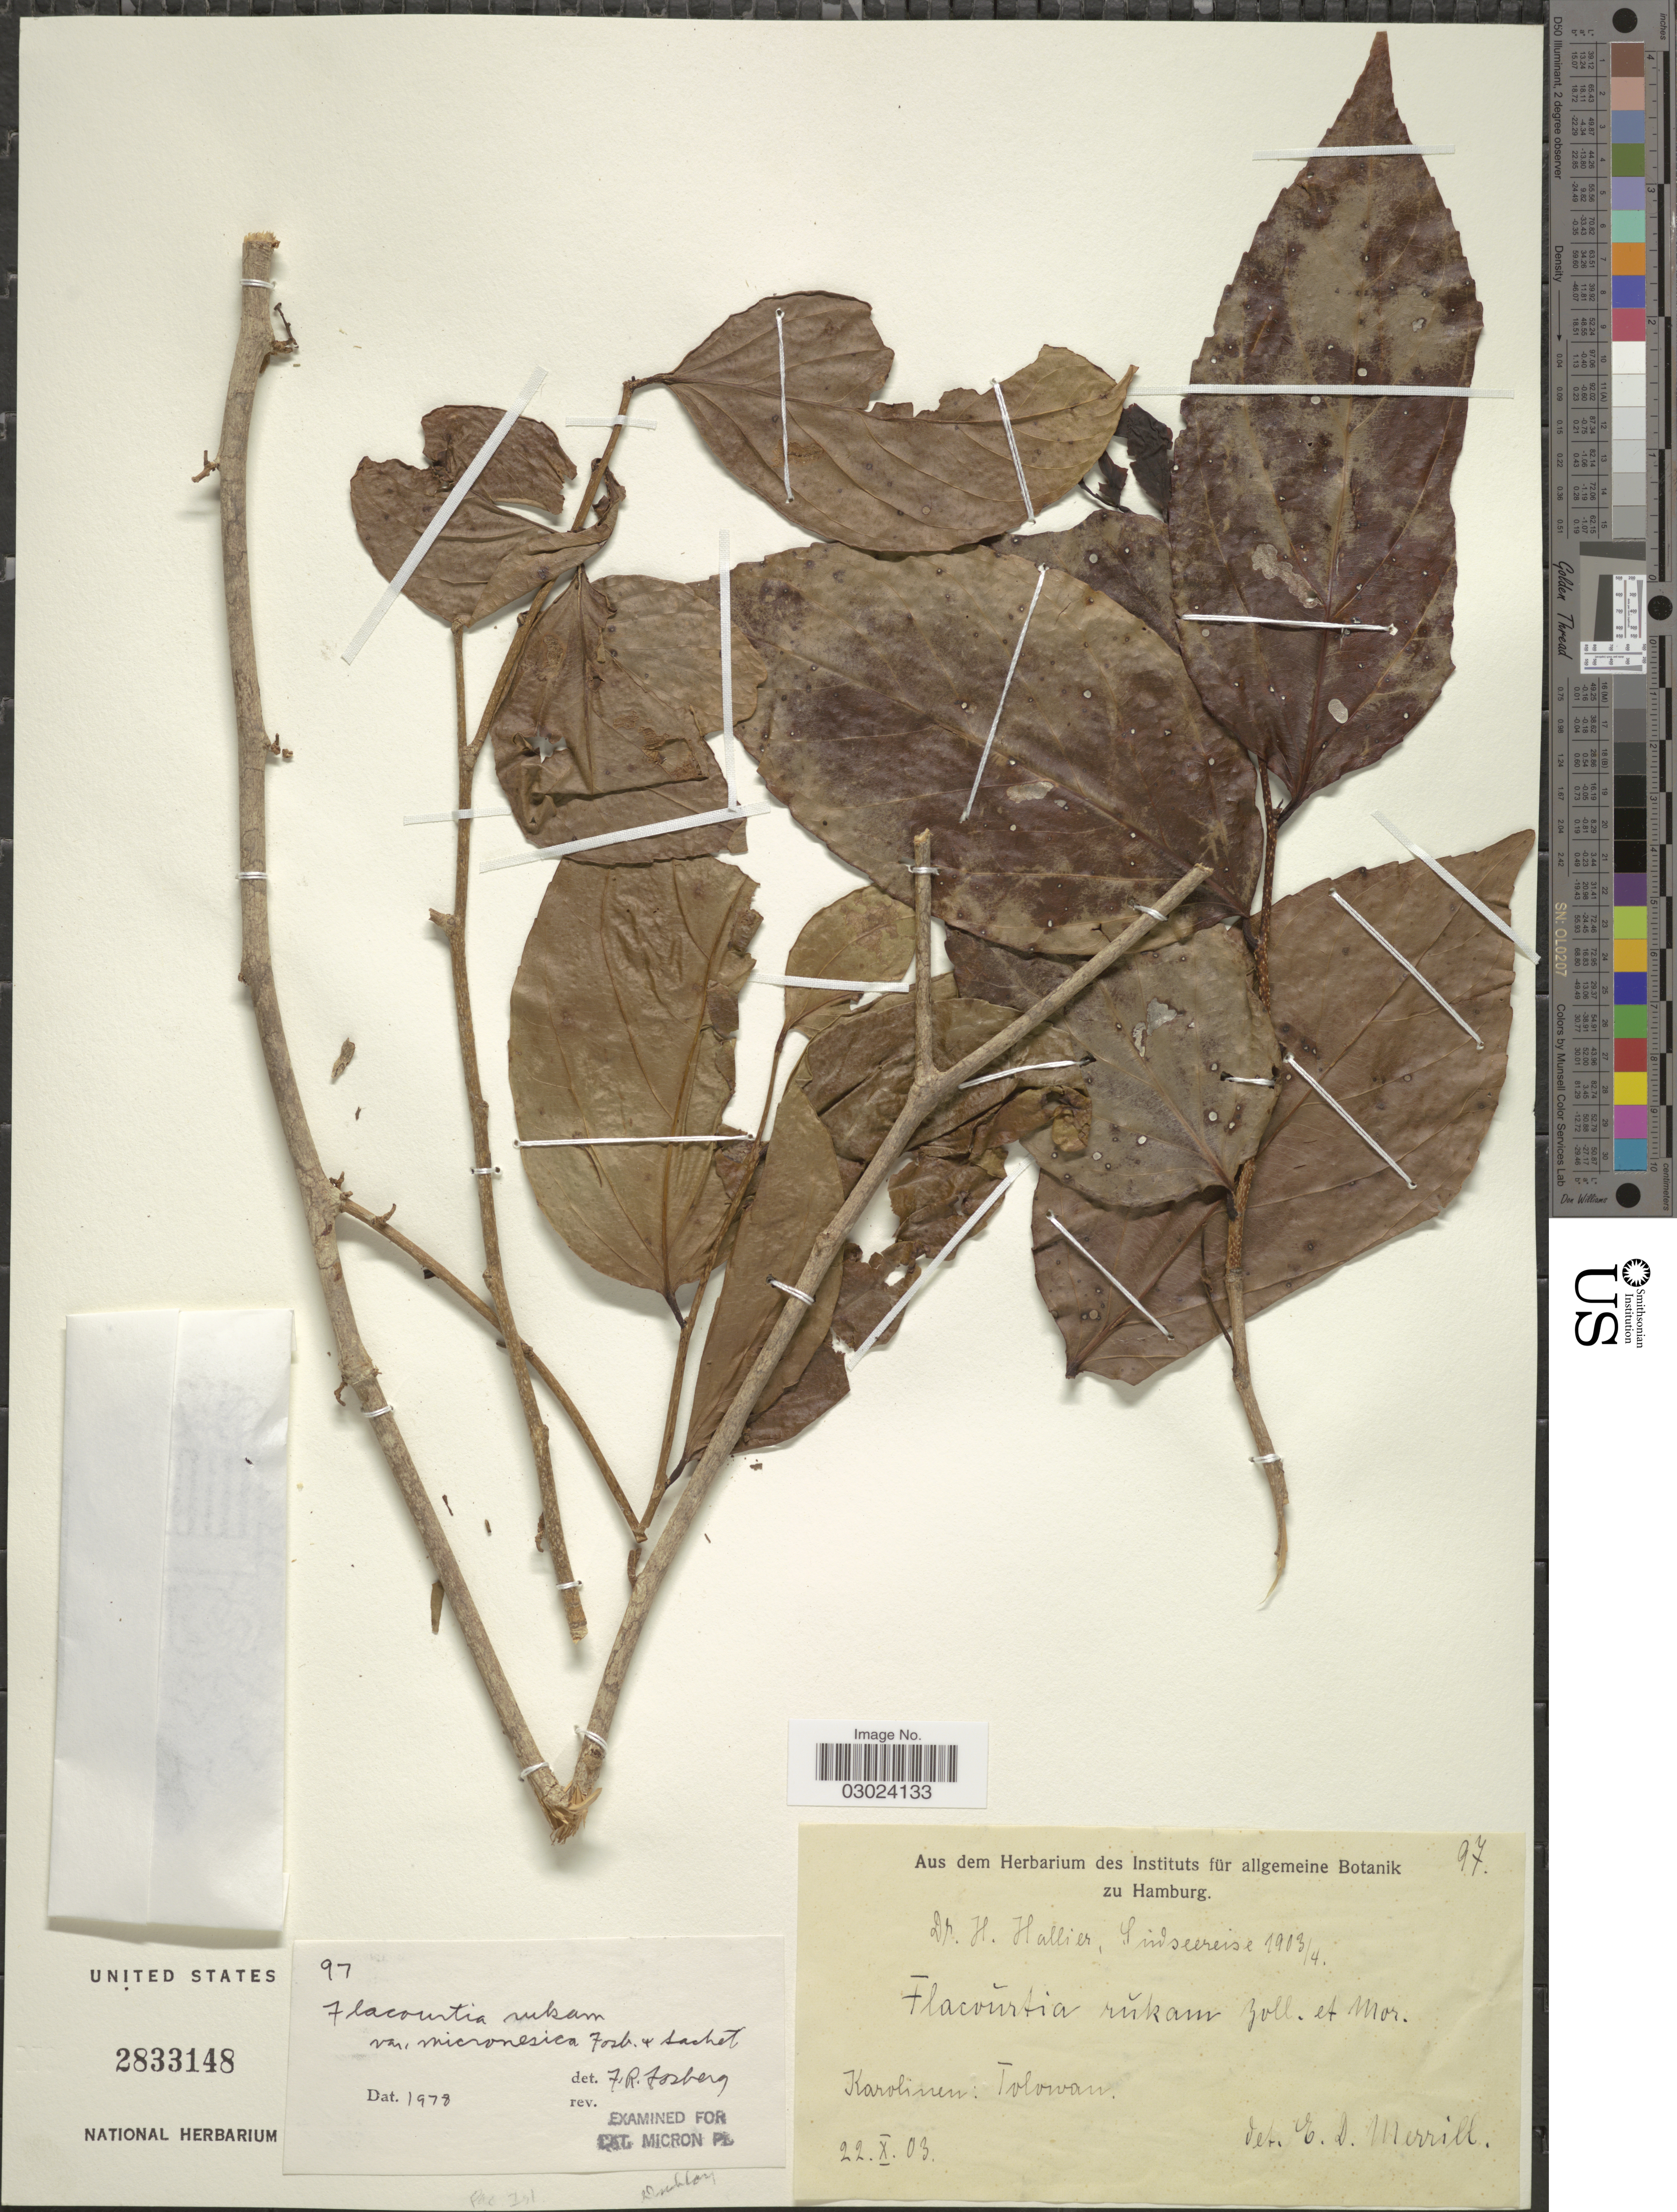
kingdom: Plantae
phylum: Tracheophyta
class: Magnoliopsida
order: Malpighiales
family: Salicaceae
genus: Flacourtia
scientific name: Flacourtia rukam var. micronesica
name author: Fosberg & Sachet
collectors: H. G. Hallier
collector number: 97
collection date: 1903-10-22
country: Micronesia, Federated States of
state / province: Truk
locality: Karolinen: Tolowan.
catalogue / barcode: US 2833148